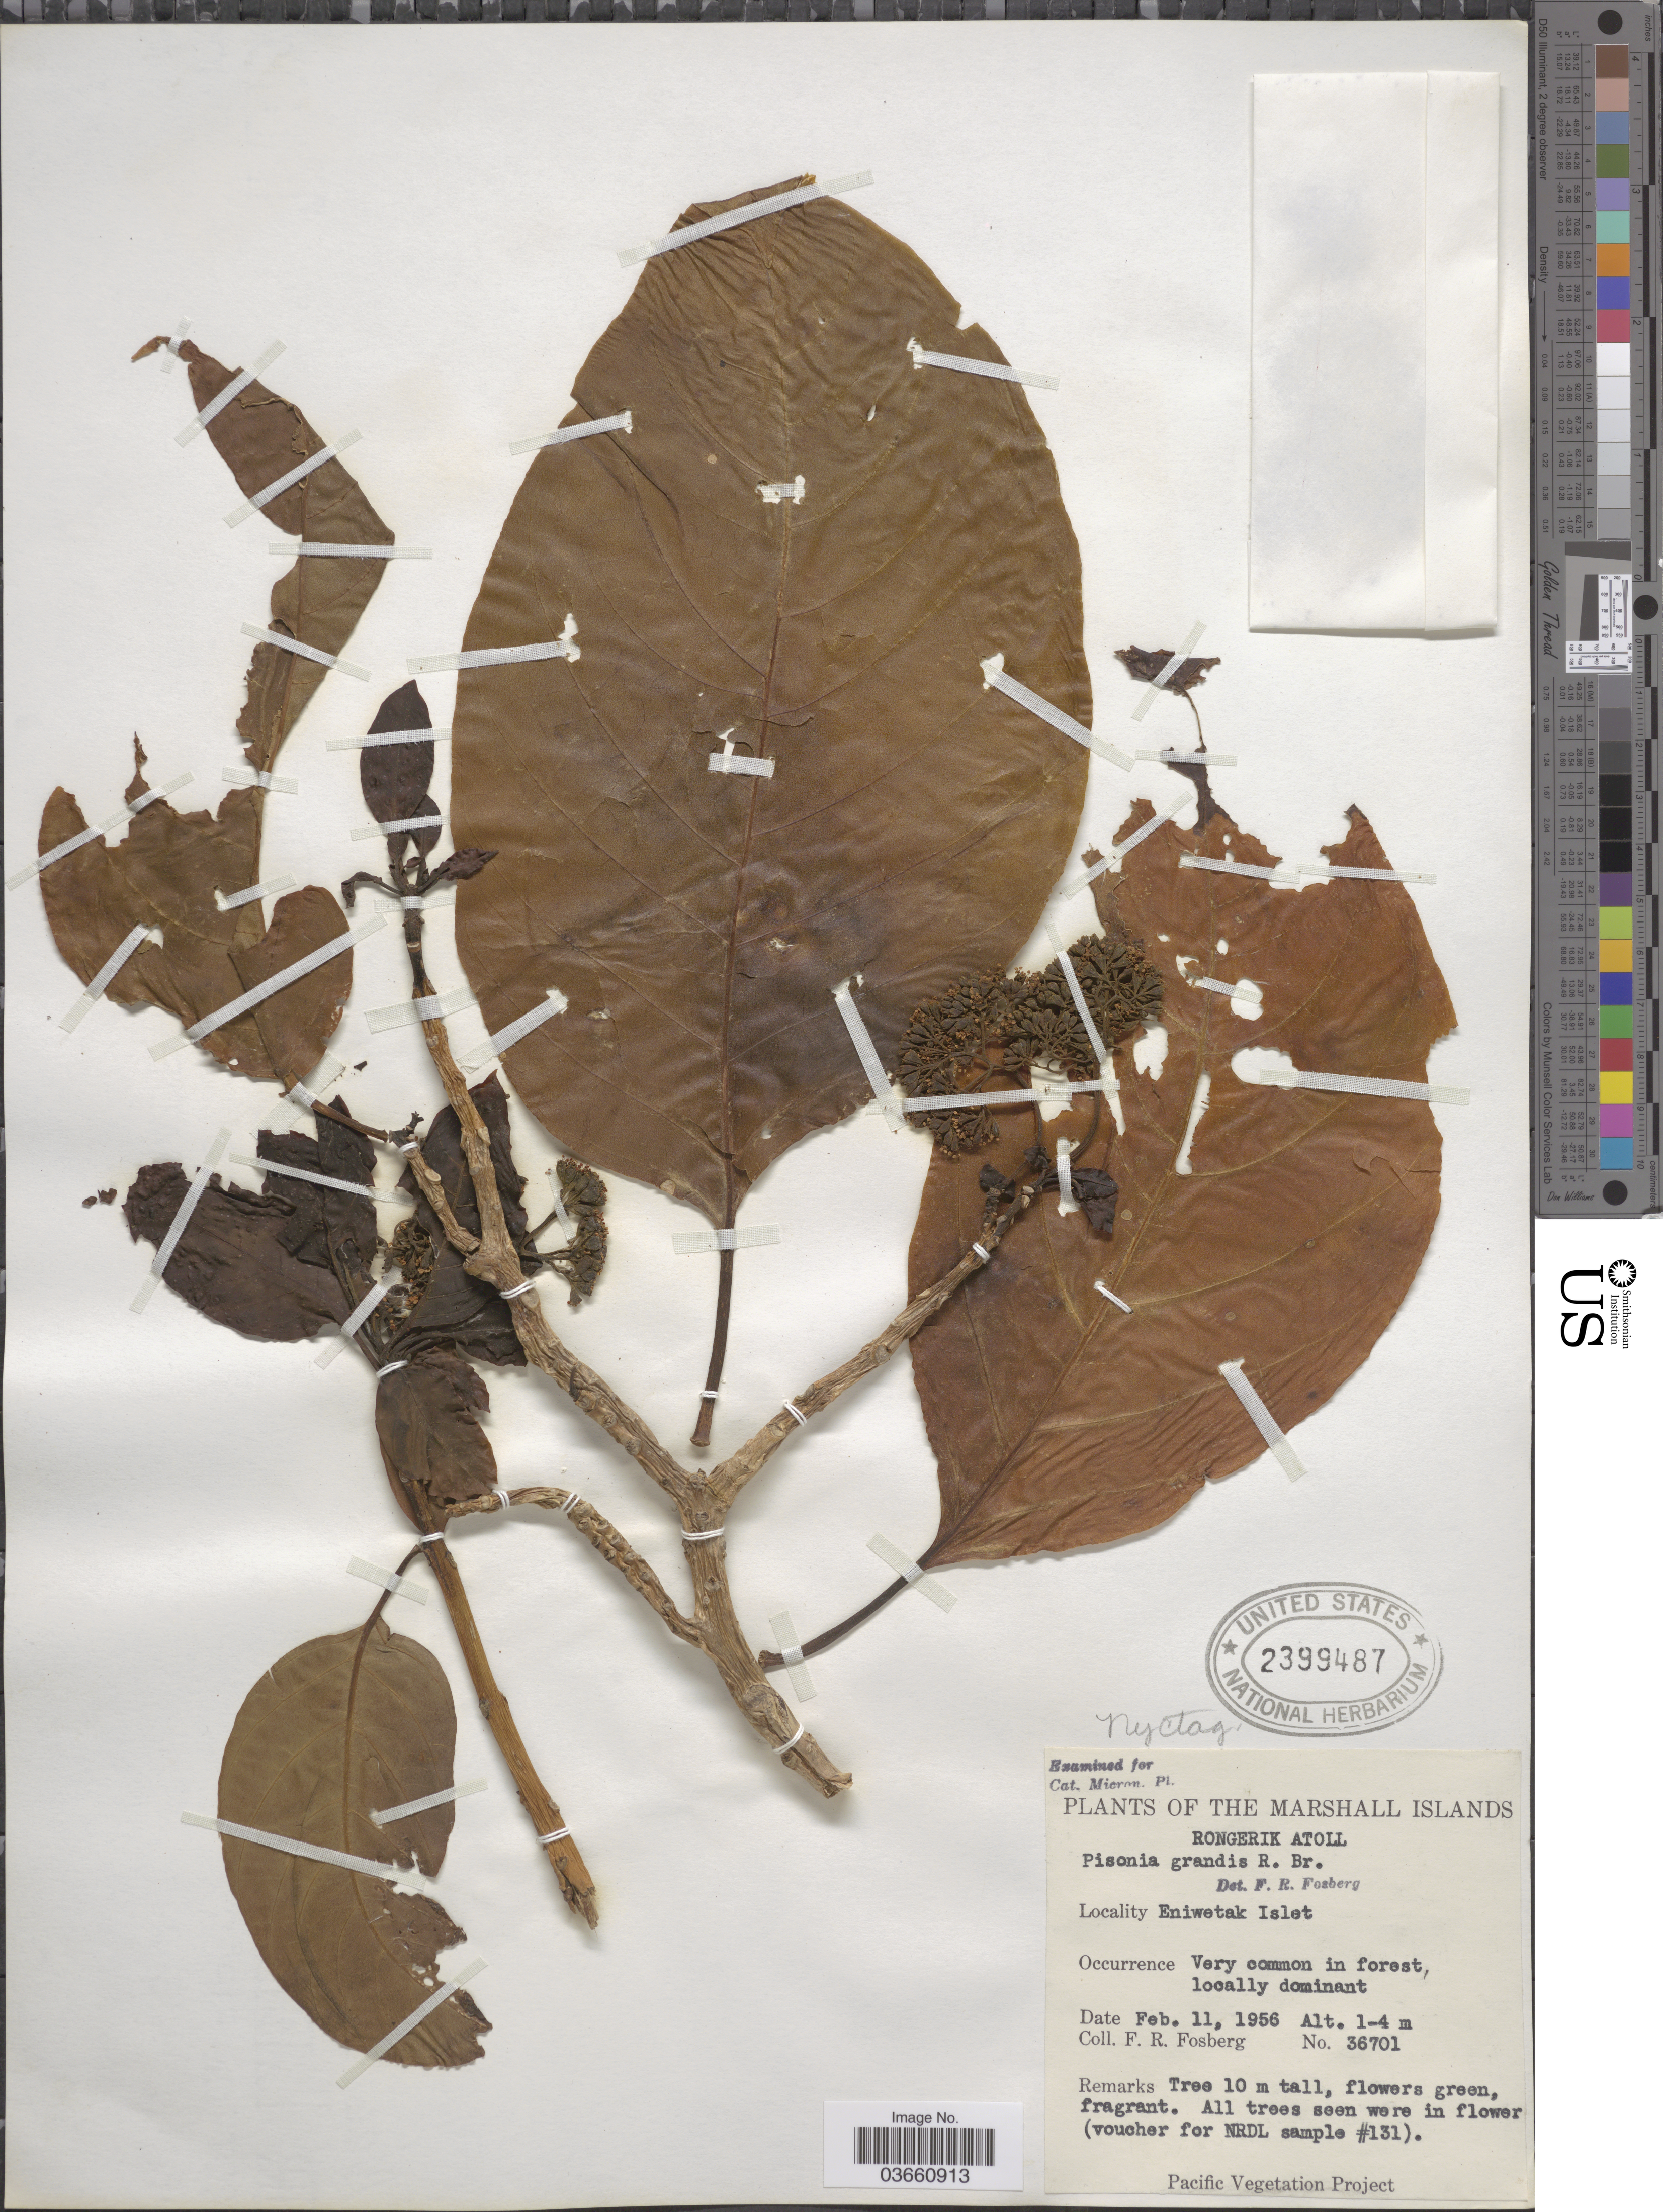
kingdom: Plantae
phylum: Tracheophyta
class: Magnoliopsida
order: Caryophyllales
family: Nyctaginaceae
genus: Pisonia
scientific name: Pisonia grandis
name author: R. Br.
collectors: F. R. Fosberg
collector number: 36701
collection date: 1956-02-11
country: Marshall Islands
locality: Rongerik Atoll. Eniwetak Islet.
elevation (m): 1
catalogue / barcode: US 2399487